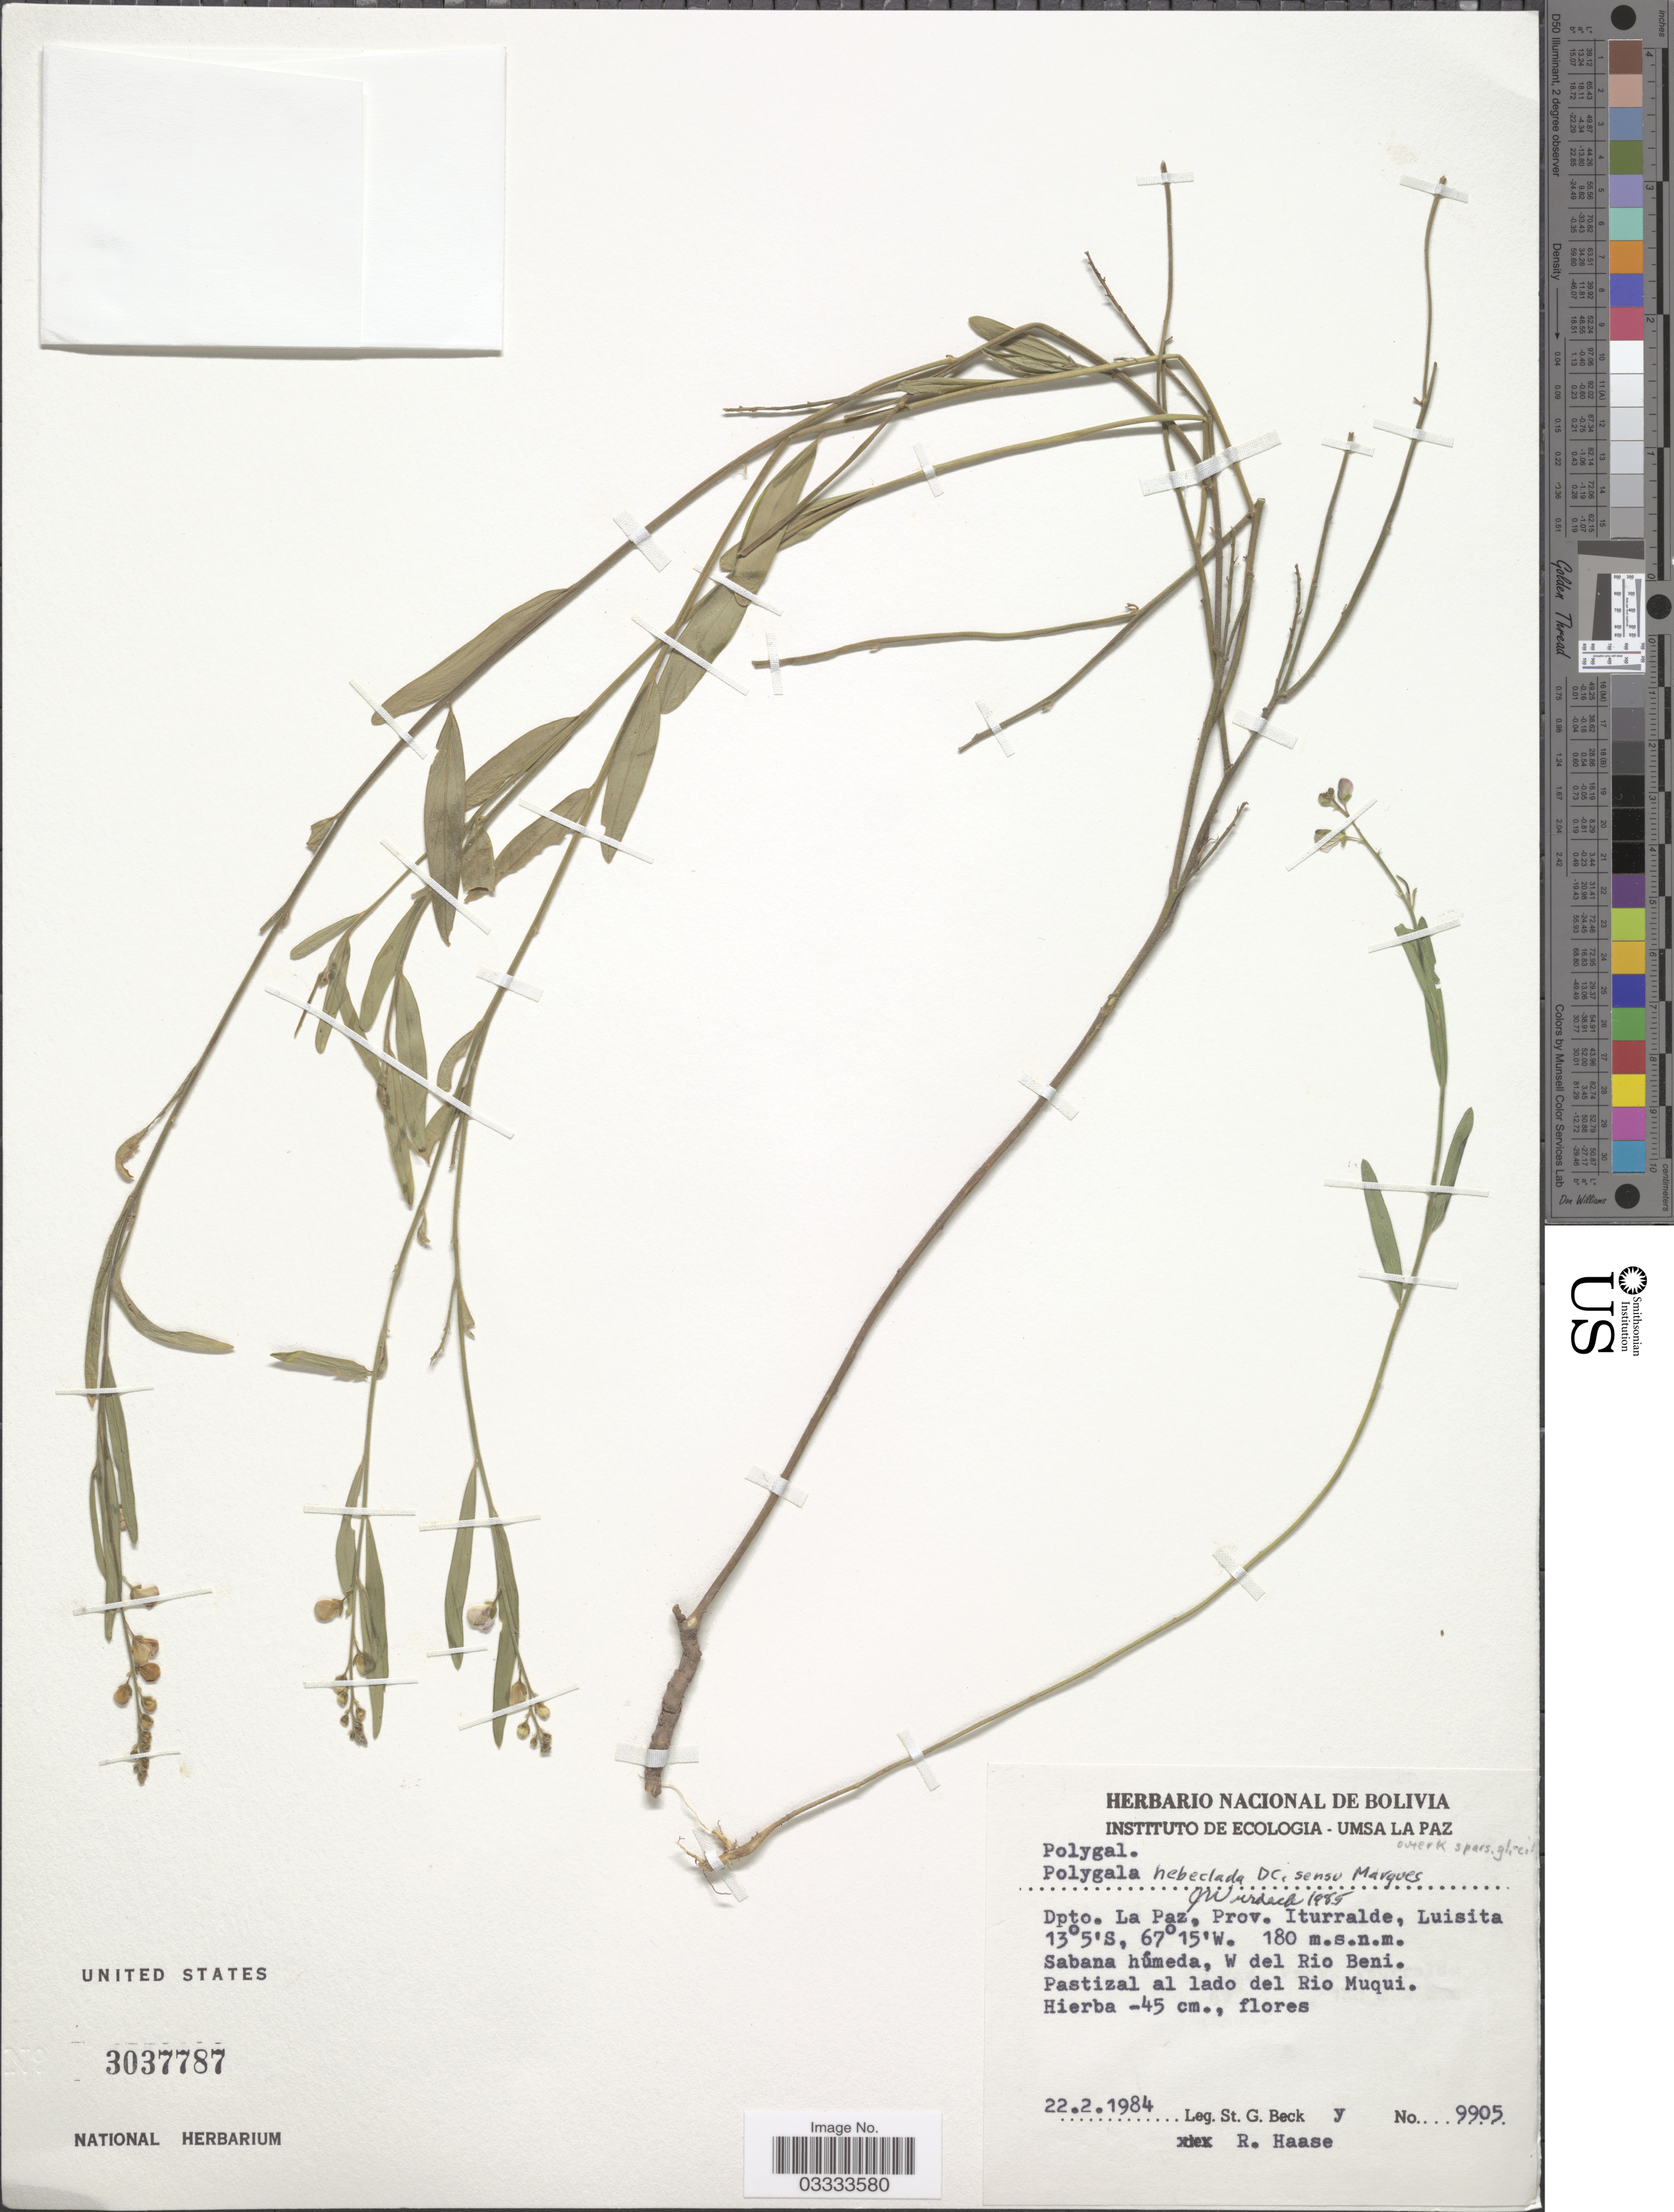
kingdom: Plantae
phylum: Tracheophyta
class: Magnoliopsida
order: Fabales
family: Polygalaceae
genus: Asemeia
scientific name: Asemeia hebeclada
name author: (DC.) J.F.B. Pastore & J.R. Abbott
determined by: Strong, Mark T., (BOT), Smithsonian Institution - National Museum of Natural History (UNITED STATES)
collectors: S. G. Beck & R. Haase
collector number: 9905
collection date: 1984-02-22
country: Bolivia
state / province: La Paz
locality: Prov. Iturralde, Luisita. Sabana húmeda, W del Rio Beni. Pastizal al lado del Rio Muqui.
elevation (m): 180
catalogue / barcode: US 3037787